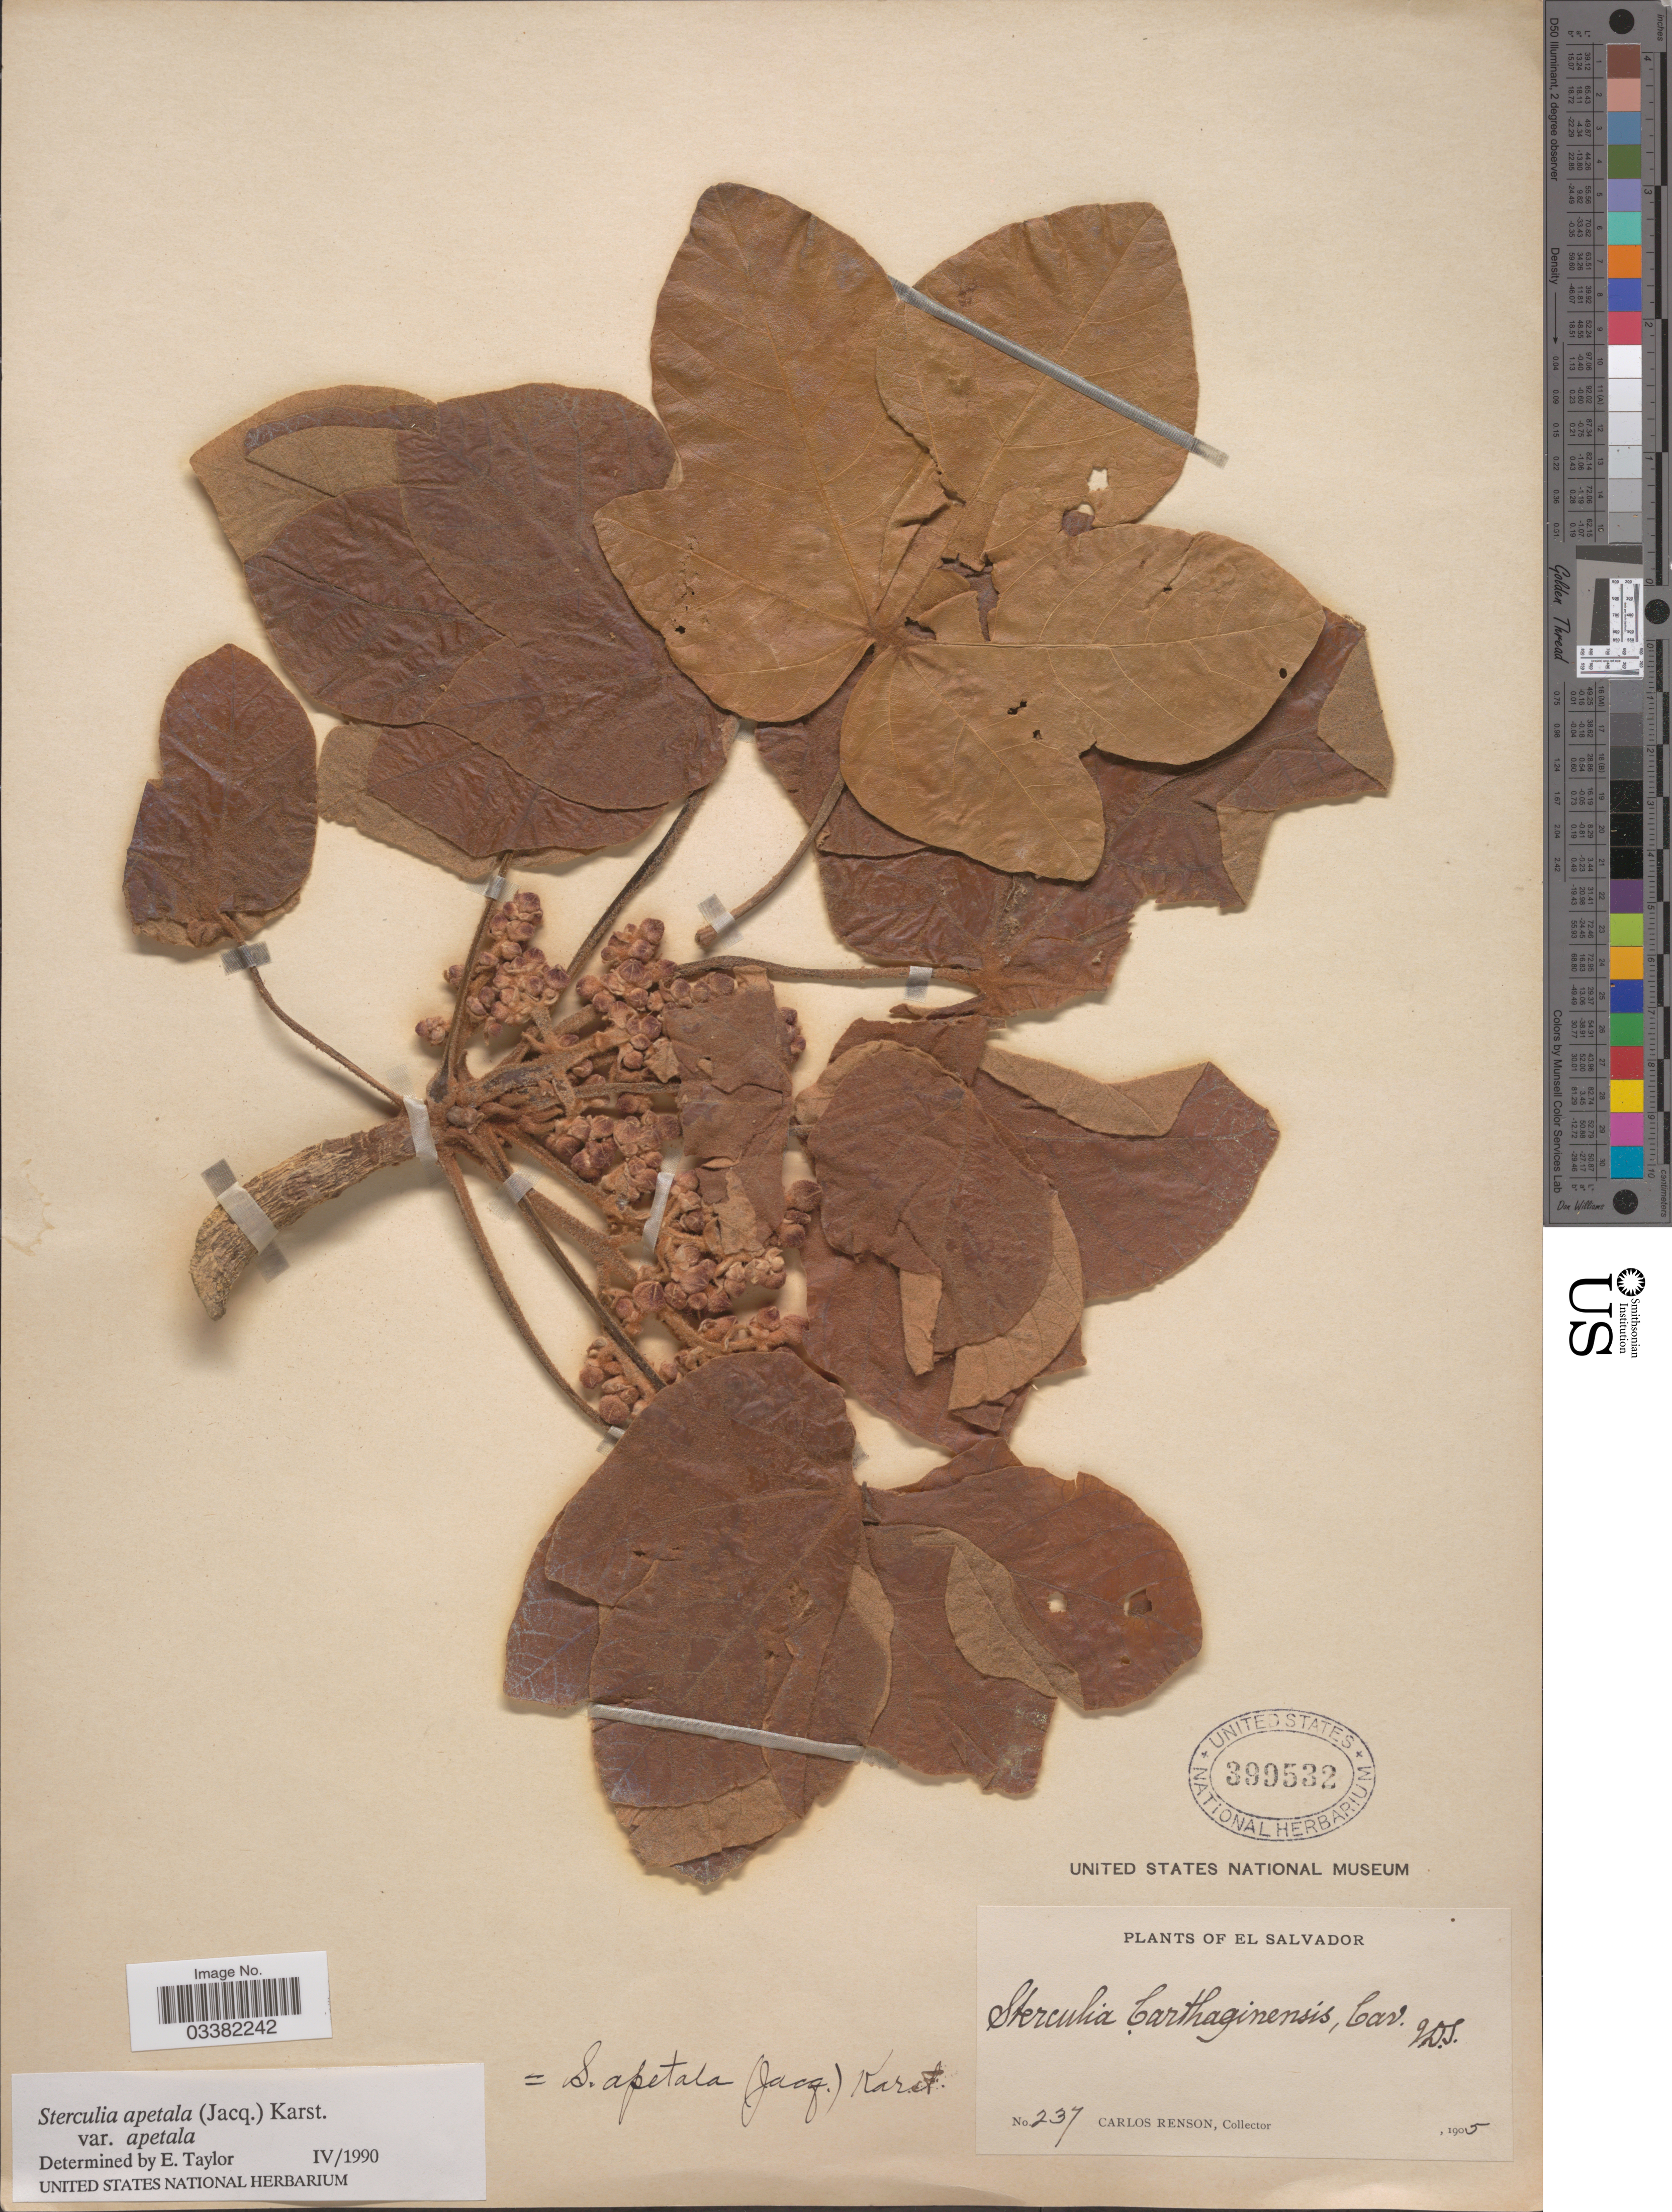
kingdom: Plantae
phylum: Tracheophyta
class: Magnoliopsida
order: Malvales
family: Malvaceae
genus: Sterculia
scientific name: Sterculia apetala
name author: (Jacq.) H. Karst.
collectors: C. Renson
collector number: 237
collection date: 1905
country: El Salvador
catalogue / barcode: US 399532